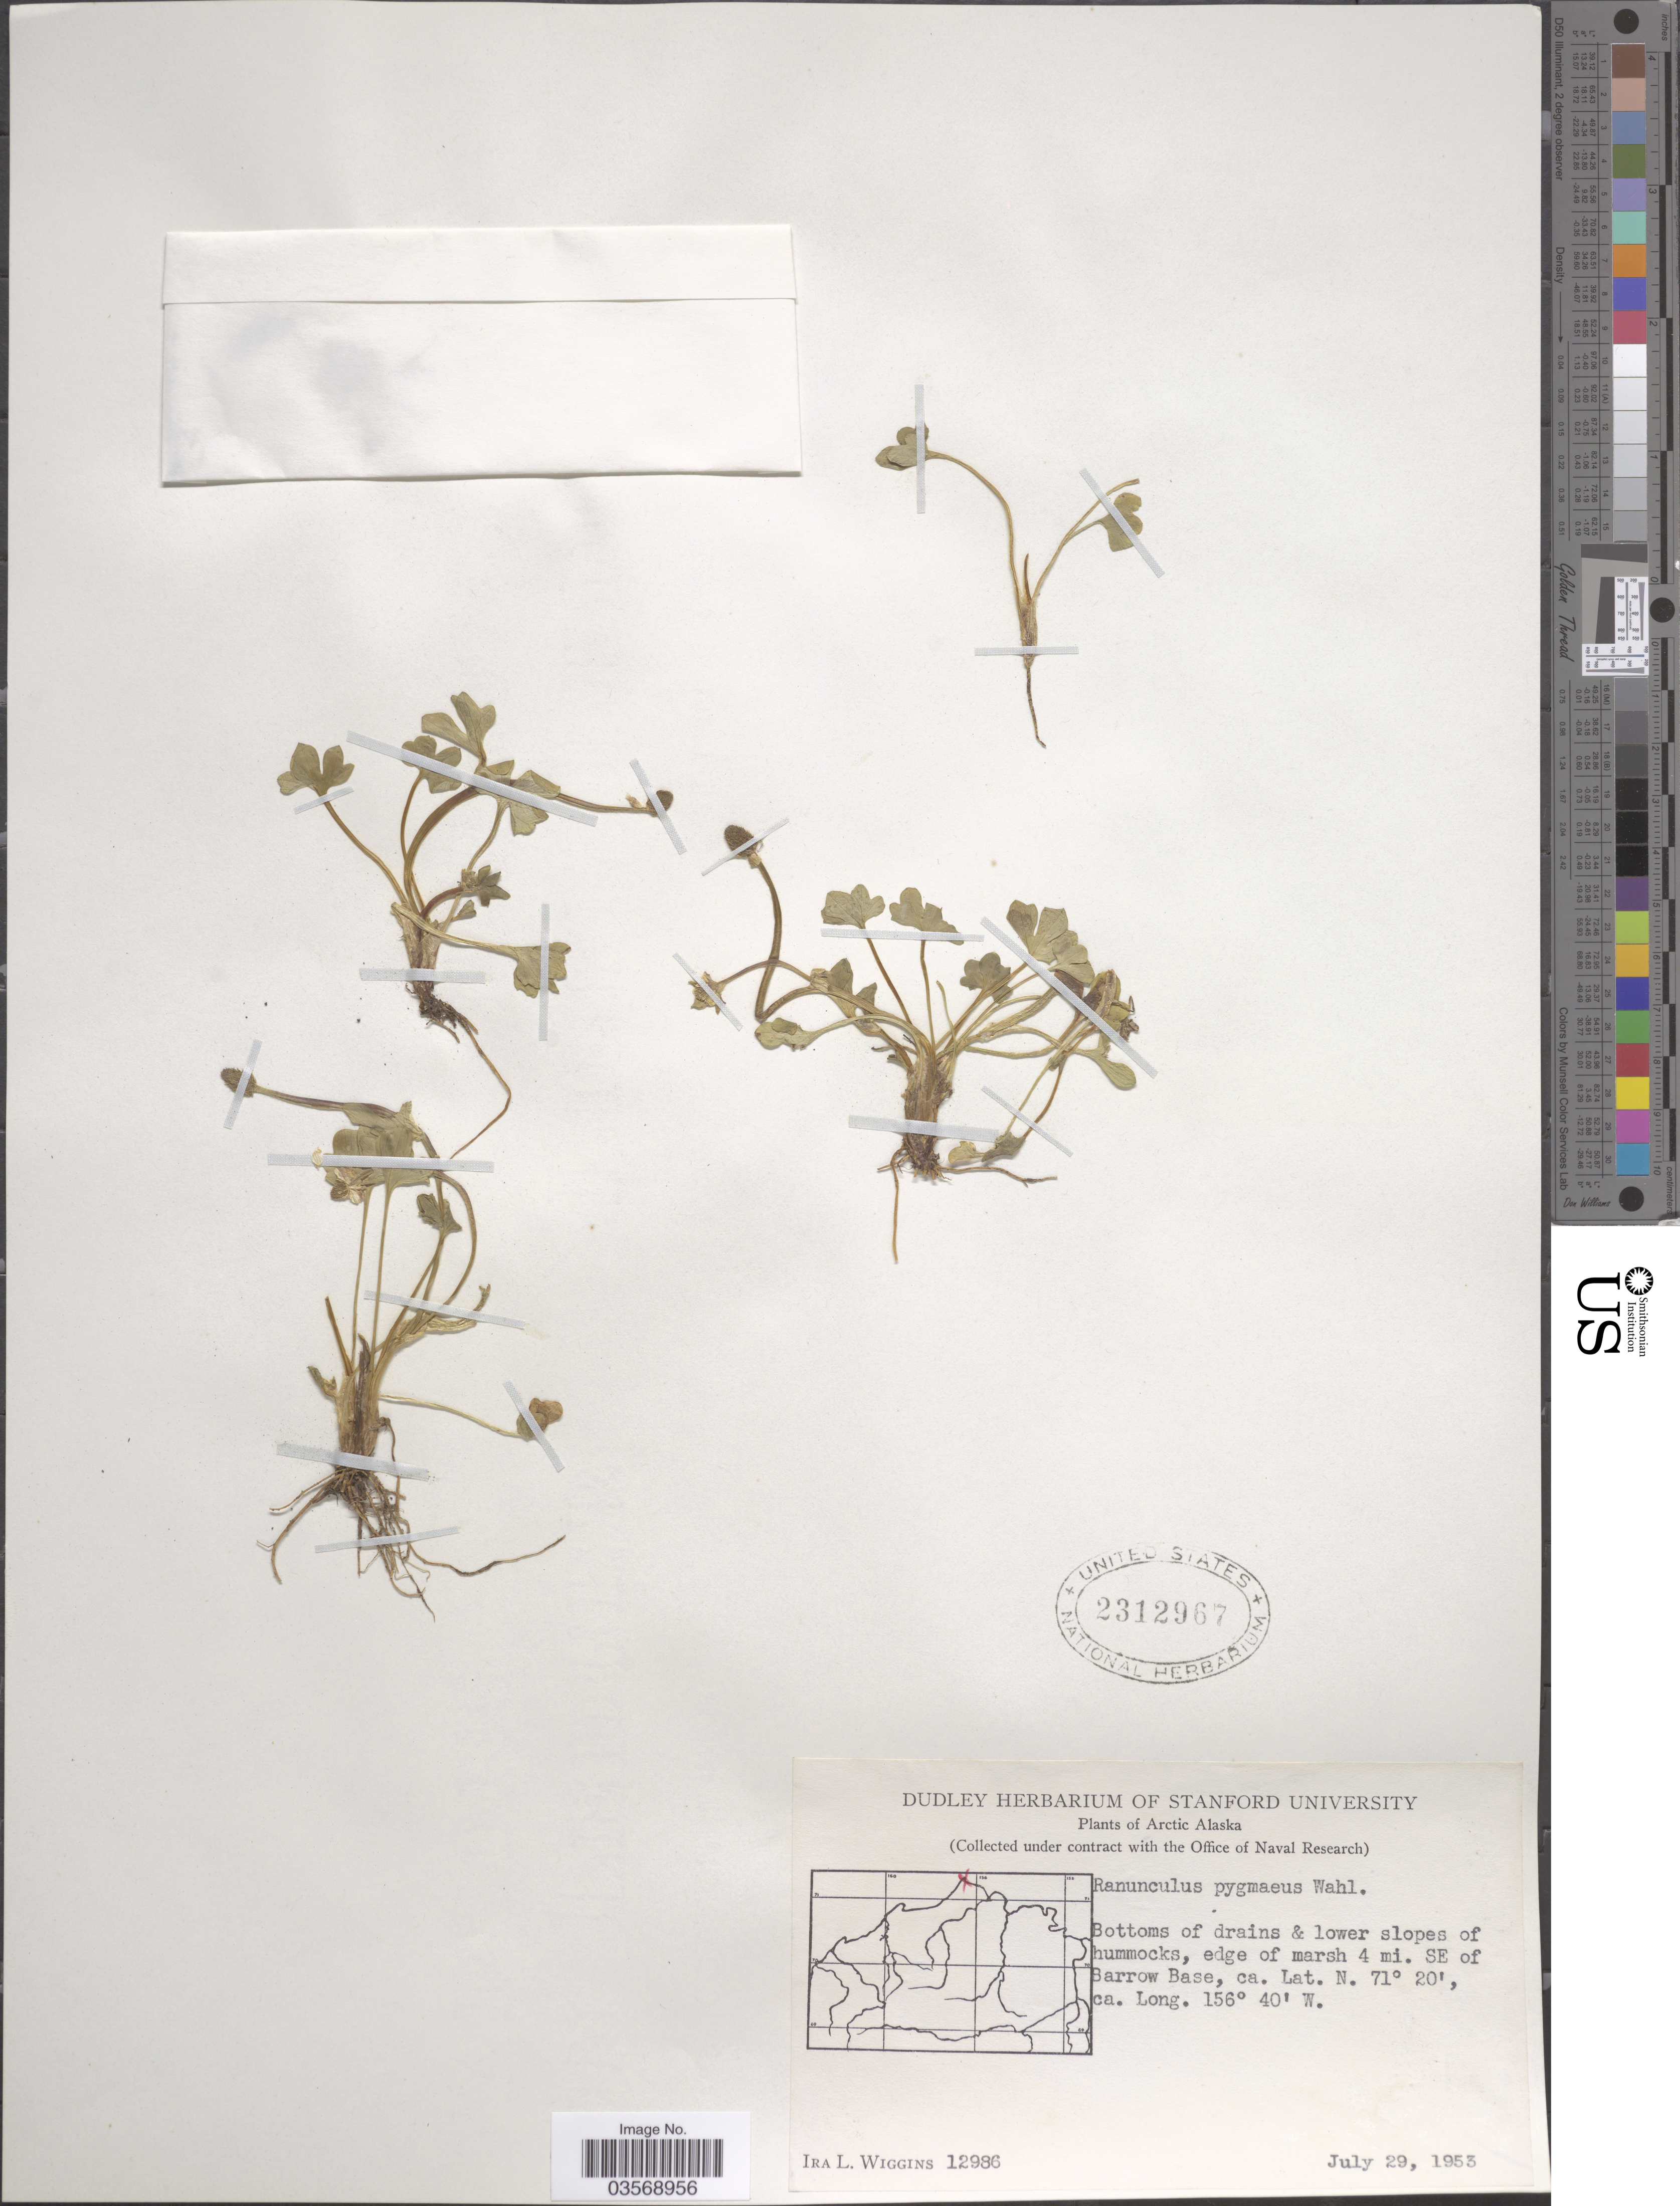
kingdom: Plantae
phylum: Tracheophyta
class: Magnoliopsida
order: Ranunculales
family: Ranunculaceae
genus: Ranunculus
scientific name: Ranunculus pygmaeus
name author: Wahlenb.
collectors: I. L. Wiggins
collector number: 12986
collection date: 1953-07-29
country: United States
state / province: Alaska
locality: Arctic Alaska. Edge of marsh 4 mi. SE of Barrow Base.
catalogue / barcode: US 2312967